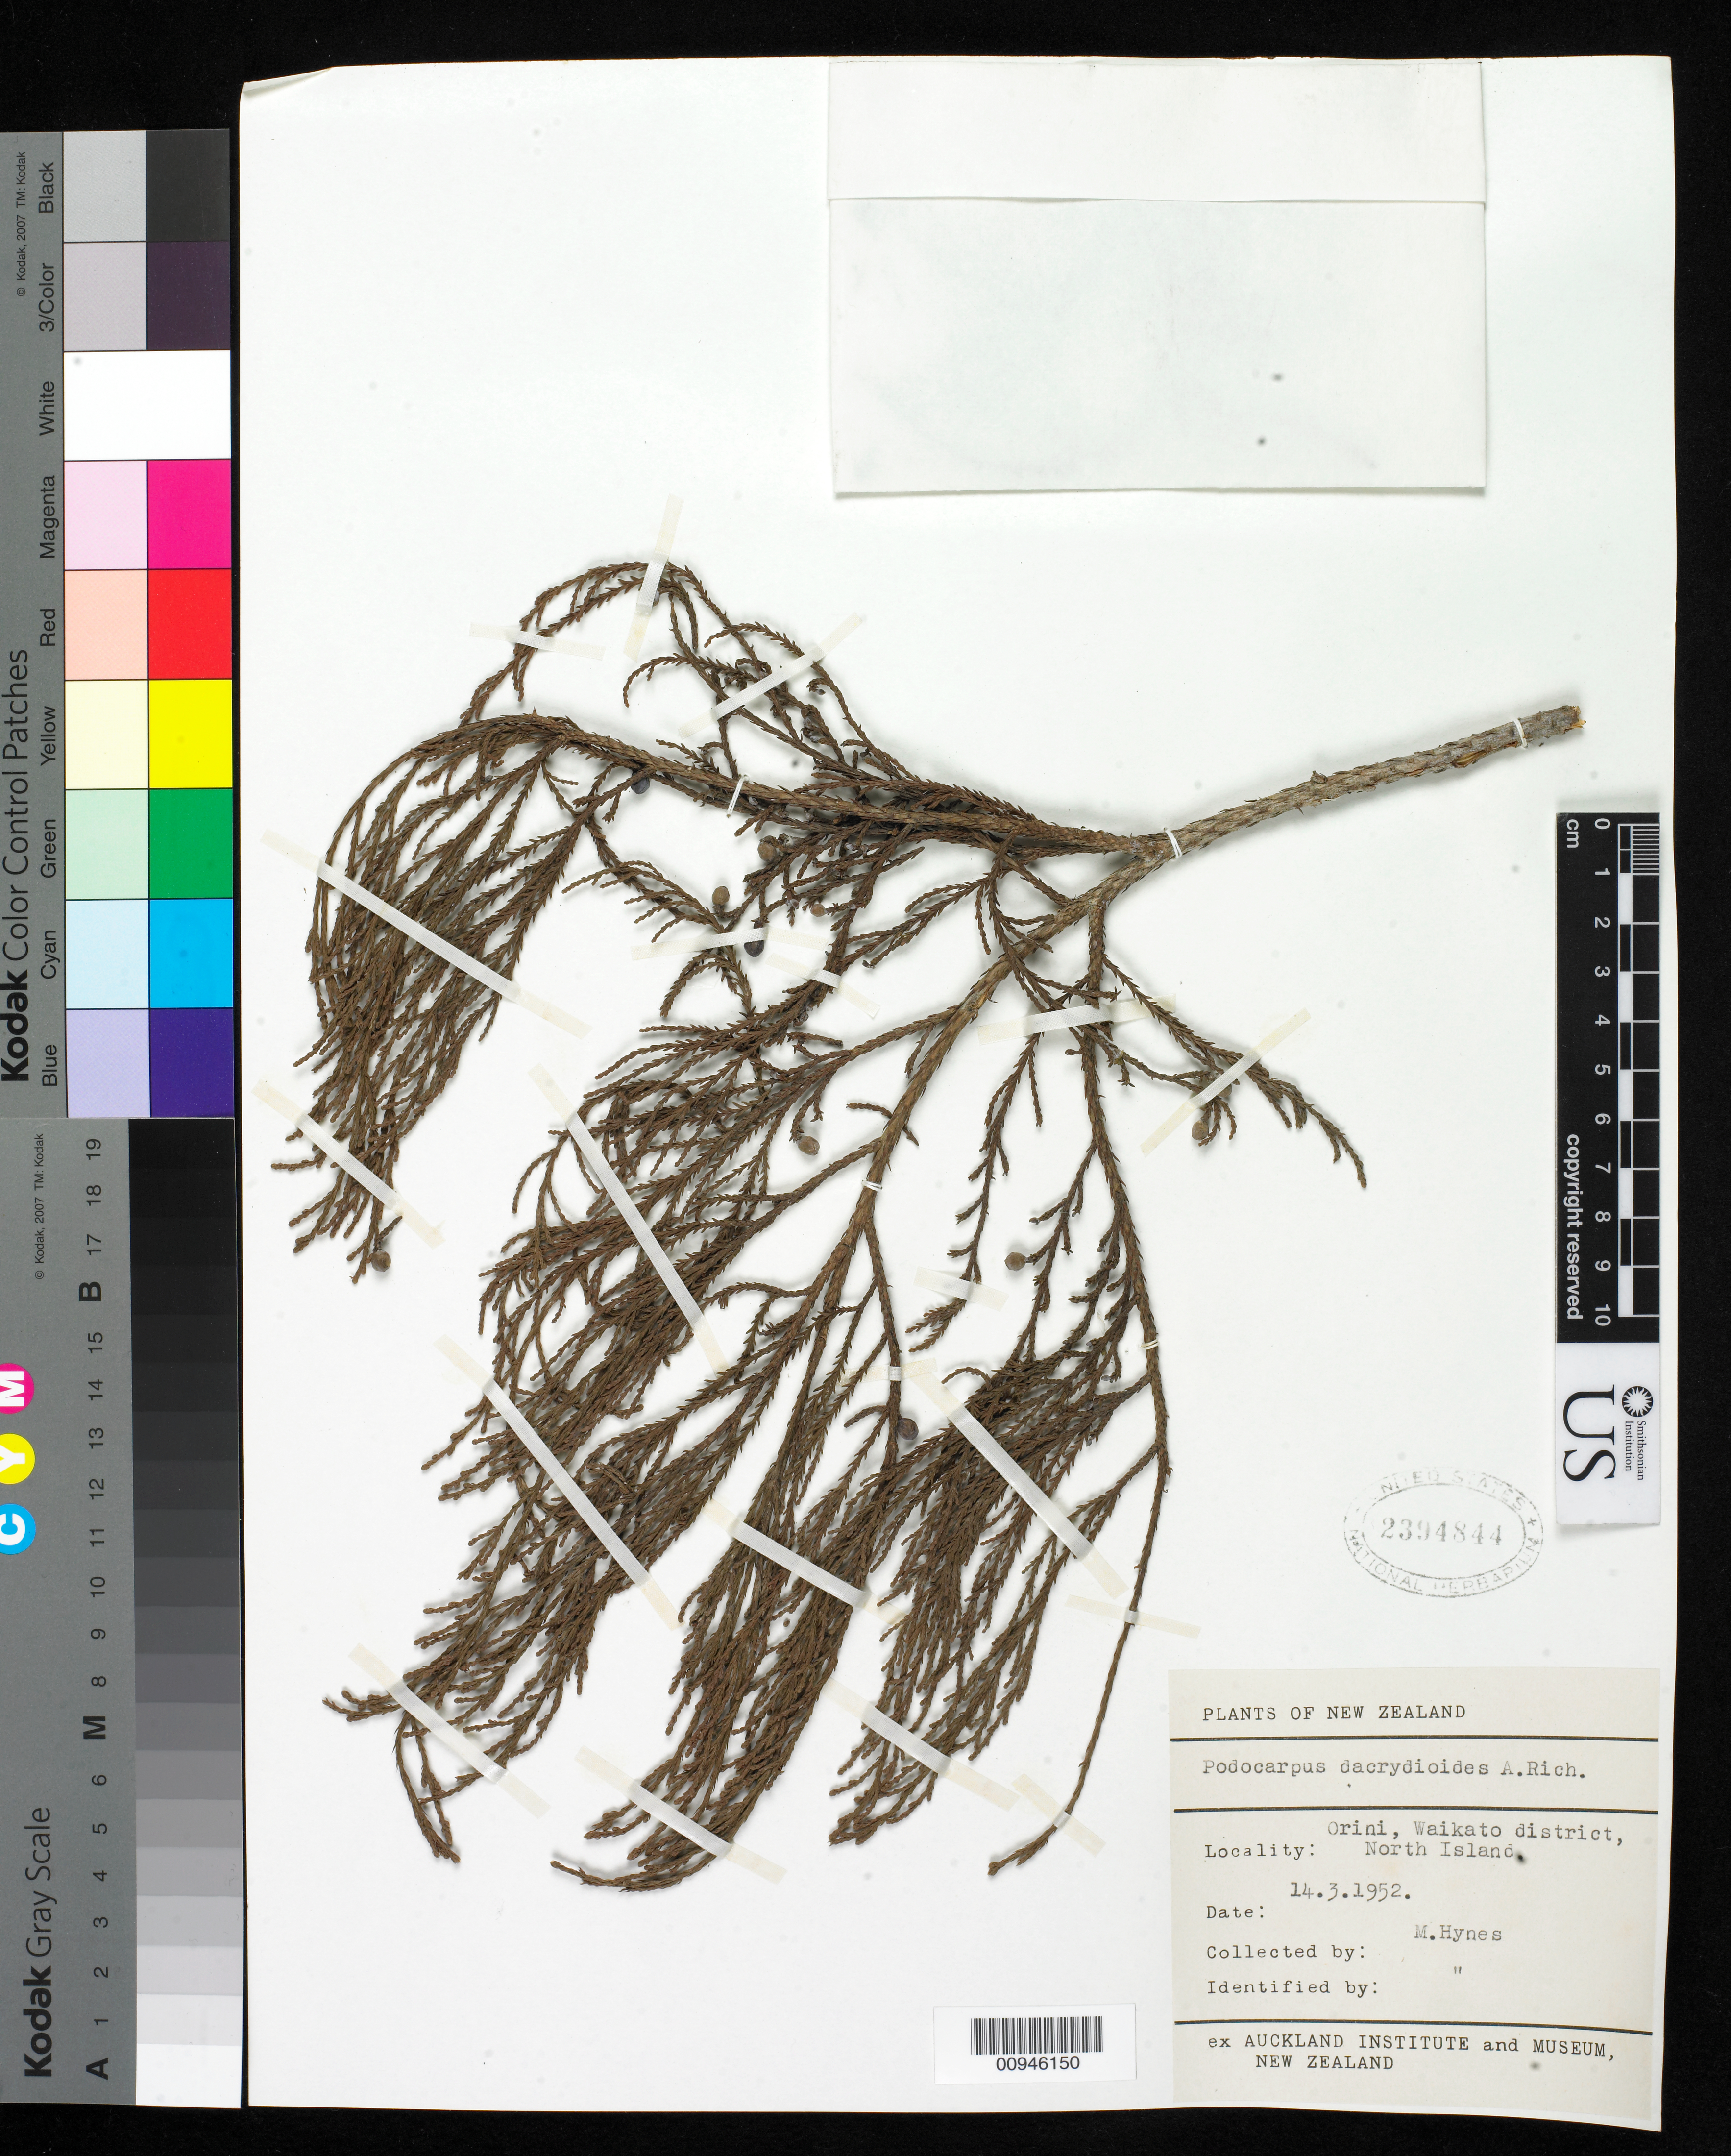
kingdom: Plantae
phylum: Tracheophyta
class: Pinopsida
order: Pinales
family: Podocarpaceae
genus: Podocarpus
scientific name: Podocarpus dacrydioides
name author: A. Rich.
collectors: M. Hynes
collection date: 1952-03-14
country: New Zealand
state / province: Waikato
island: North I.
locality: Orini, Waikato District.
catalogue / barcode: US 2394844